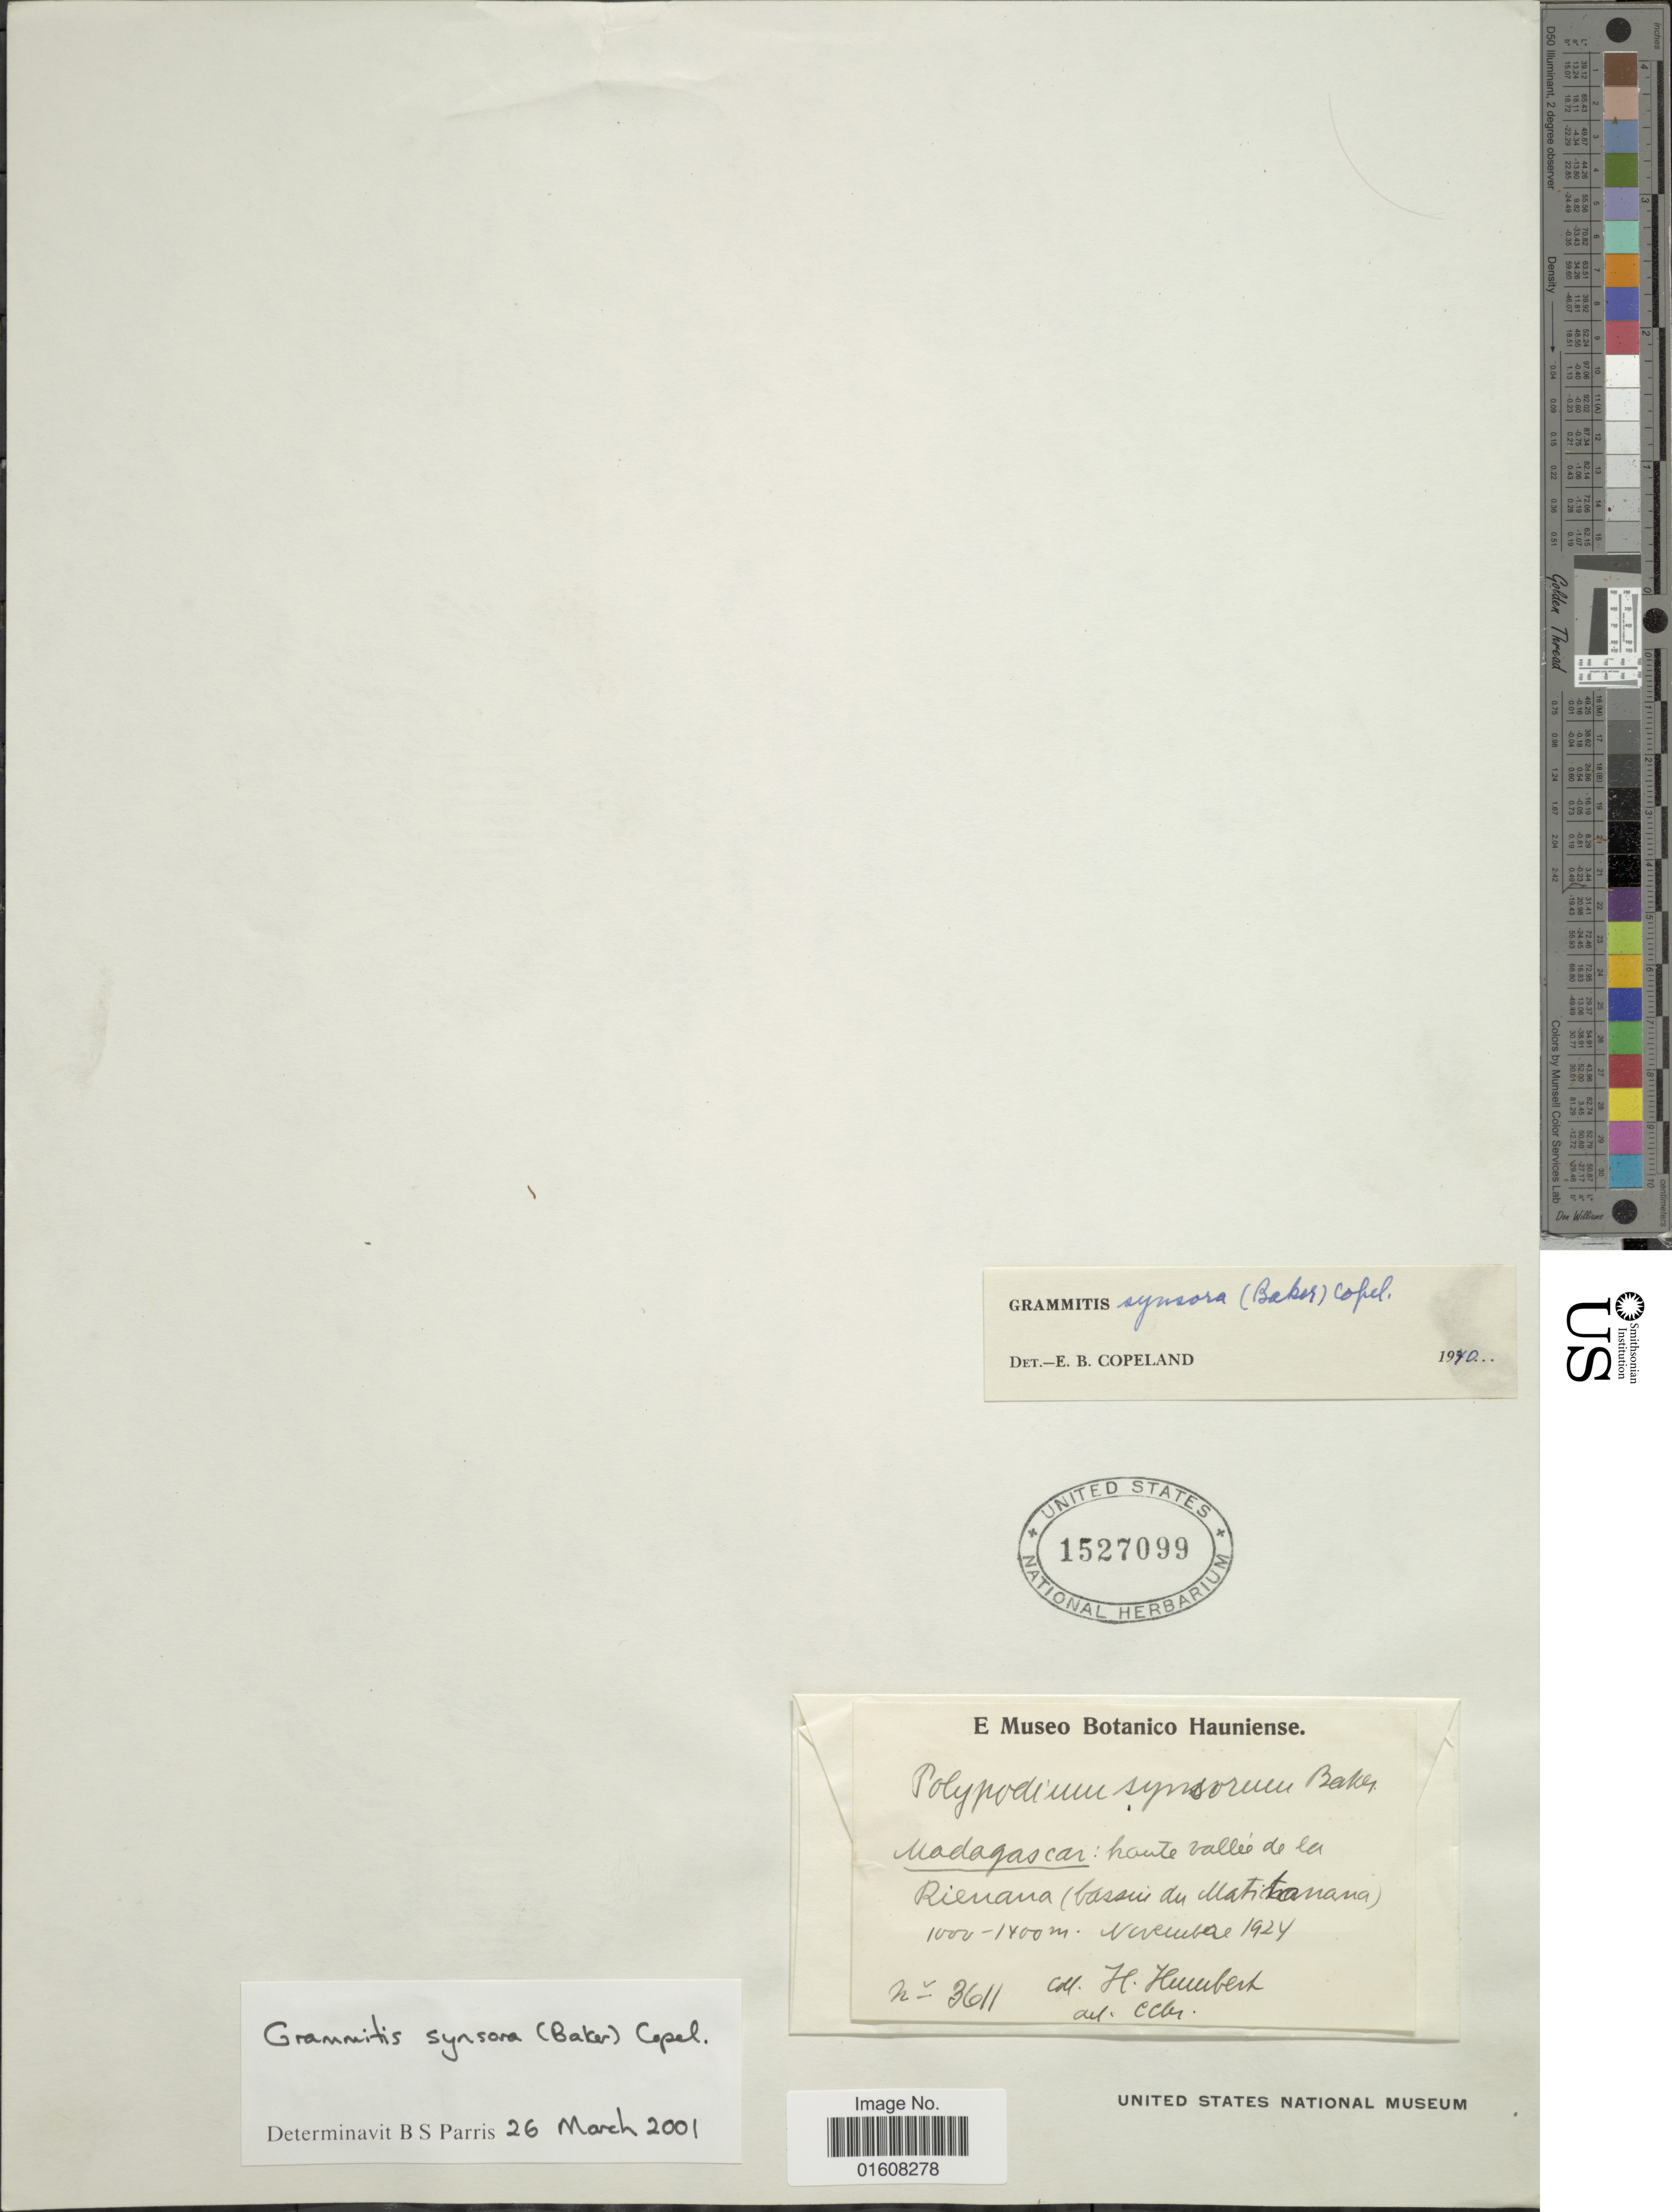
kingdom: Plantae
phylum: Tracheophyta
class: Polypodiopsida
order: Polypodiales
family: Polypodiaceae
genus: Grammitis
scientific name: Grammitis synsora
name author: (Baker) Copel.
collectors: H. Humbert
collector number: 3611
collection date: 1924-11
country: Madagascar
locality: Haute vallee' de la Rienana (Bassin du Matitanana)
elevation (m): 1000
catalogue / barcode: US 1527099